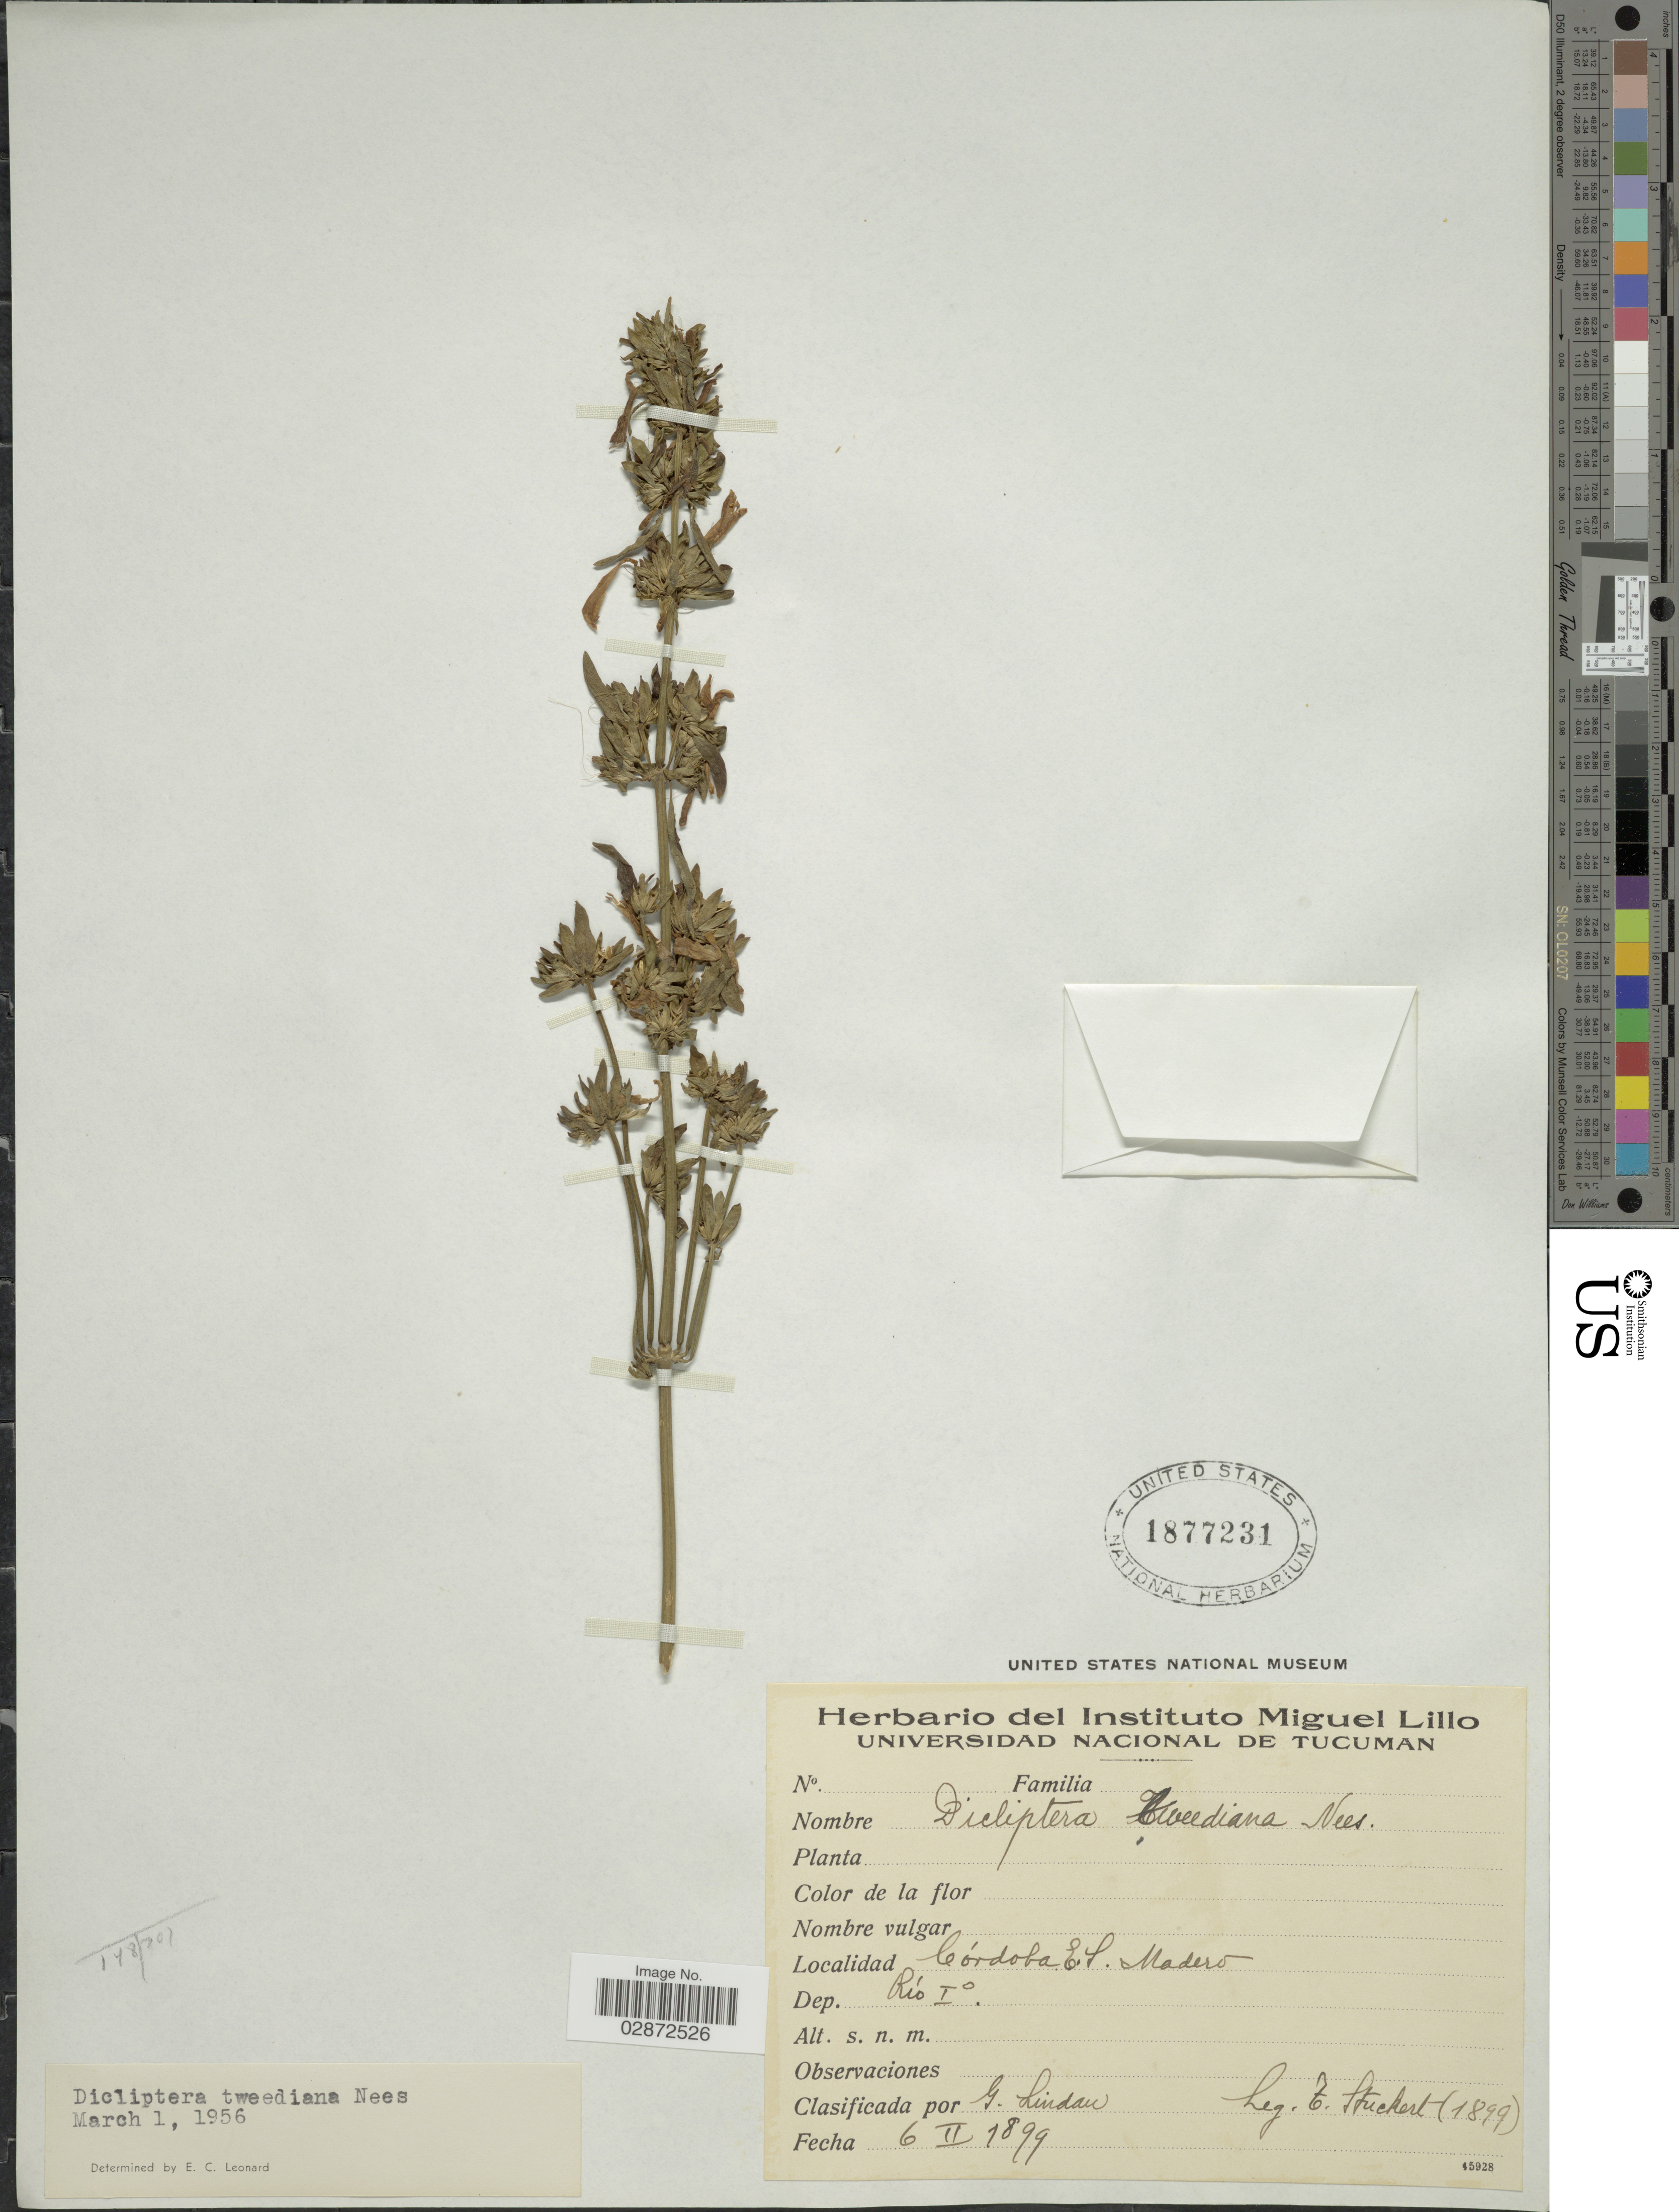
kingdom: Plantae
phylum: Tracheophyta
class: Magnoliopsida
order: Lamiales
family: Acanthaceae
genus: Dicliptera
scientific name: Dicliptera squarrosa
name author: Nees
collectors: T. Stuckert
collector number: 1899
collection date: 1899-02-06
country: Argentina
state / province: Cordoba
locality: Córdoba El Madero. Dep. Rio I°.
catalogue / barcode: US 1877231